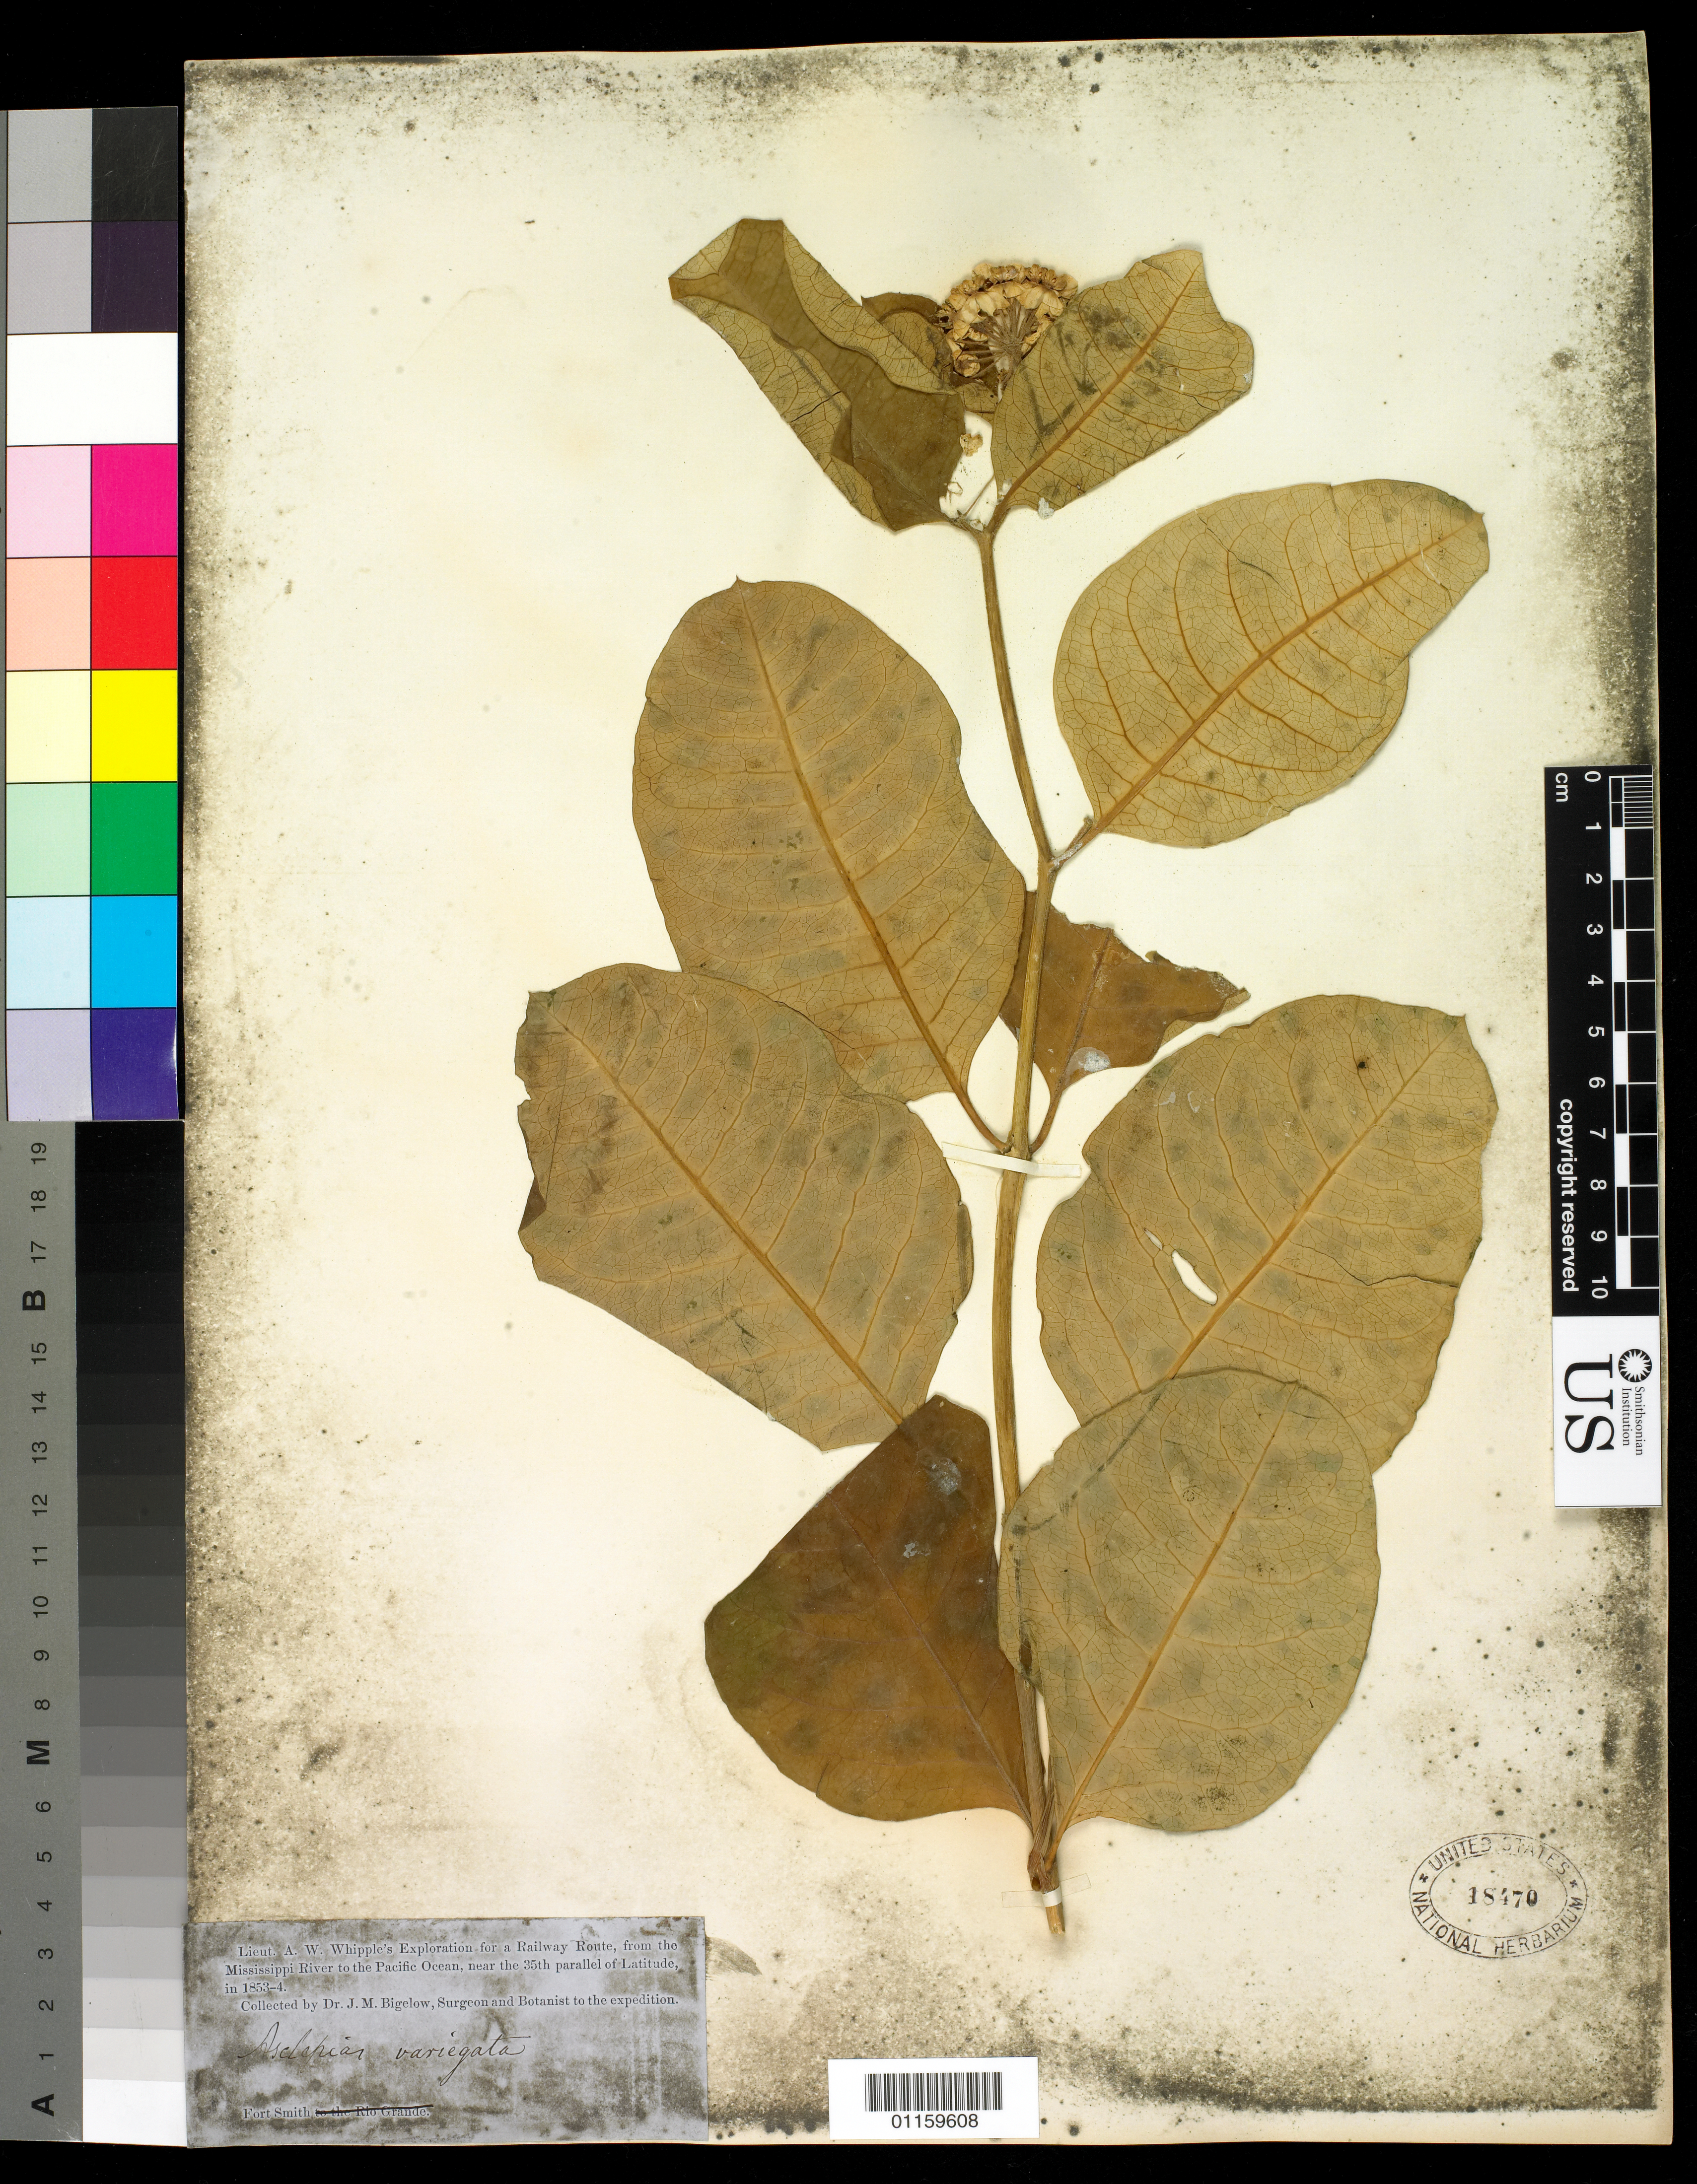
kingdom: Plantae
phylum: Tracheophyta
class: Magnoliopsida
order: Gentianales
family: Apocynaceae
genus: Asclepias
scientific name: Asclepias variegata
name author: L.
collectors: J. M. Bigelow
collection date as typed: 1853 to -- -- 1854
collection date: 1853/1854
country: United States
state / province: Arkansas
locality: Fort smith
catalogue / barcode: US 18470